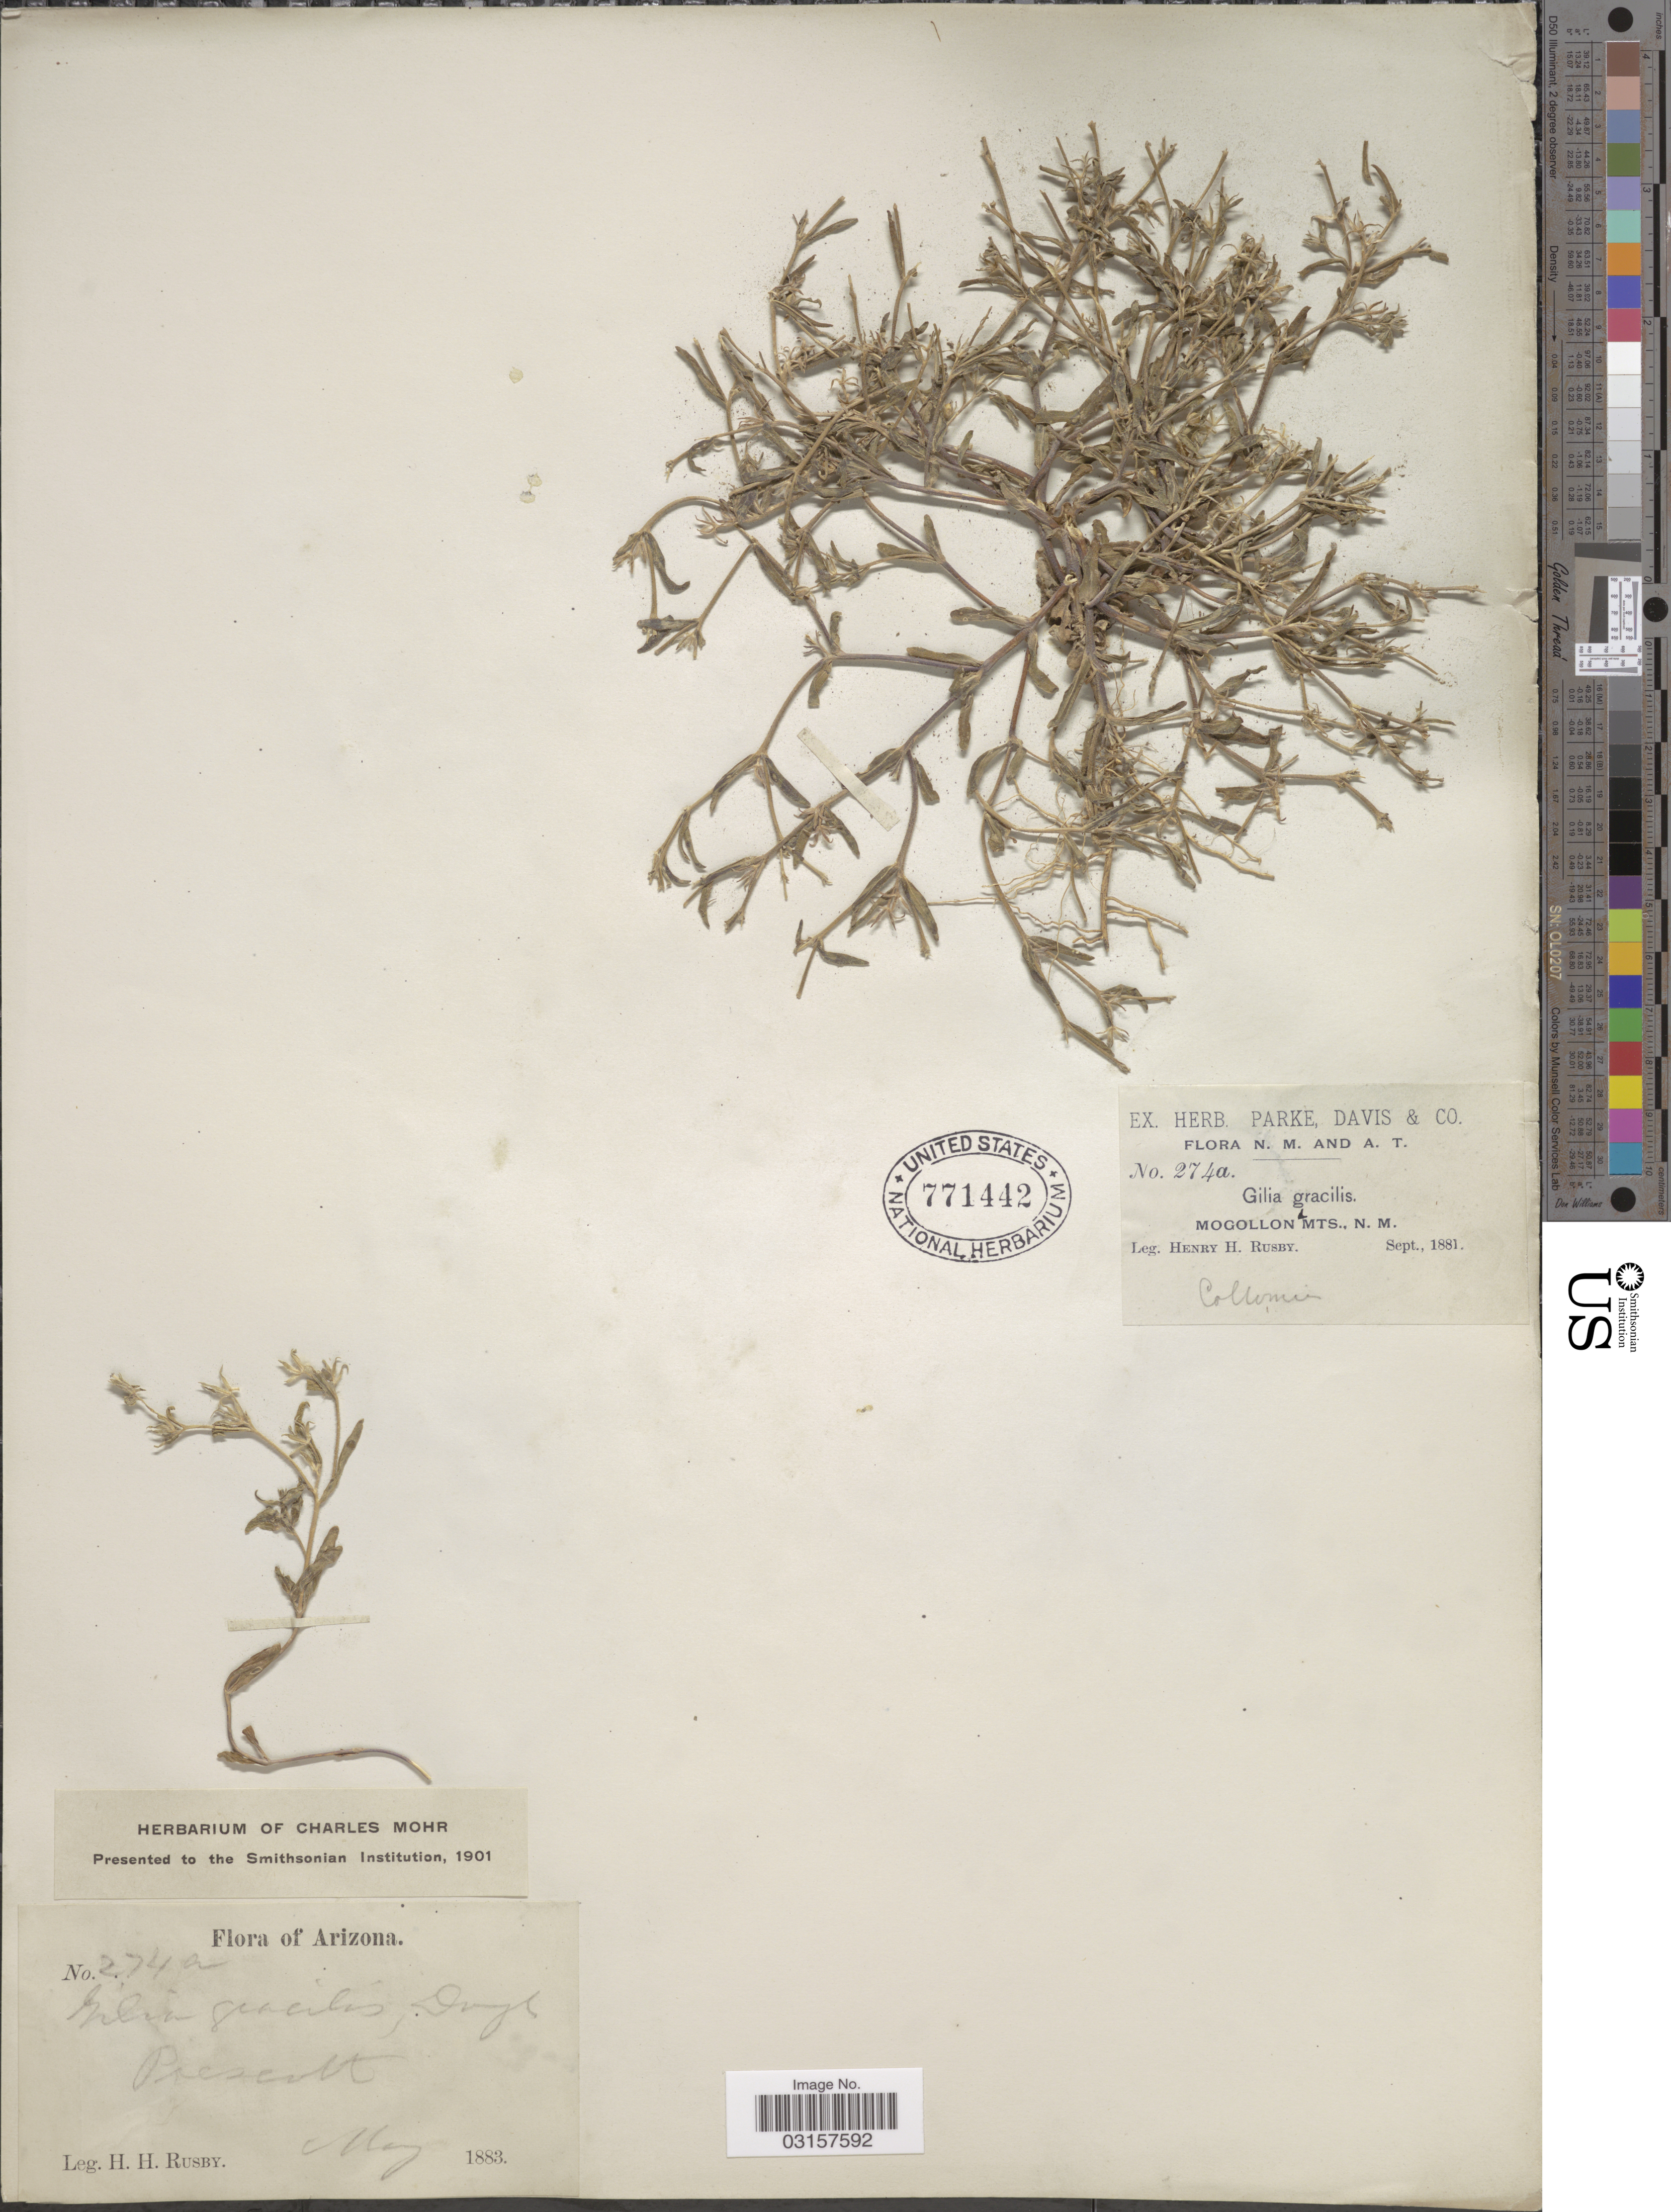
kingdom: Plantae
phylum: Tracheophyta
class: Magnoliopsida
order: Ericales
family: Polemoniaceae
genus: Microsteris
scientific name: Microsteris micrantha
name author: (Kellogg) S.W. Greene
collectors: H. H. Rusby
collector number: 274a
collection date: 1881-09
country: United States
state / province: New Mexico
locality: Mogollon Mts.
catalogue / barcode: US 771442